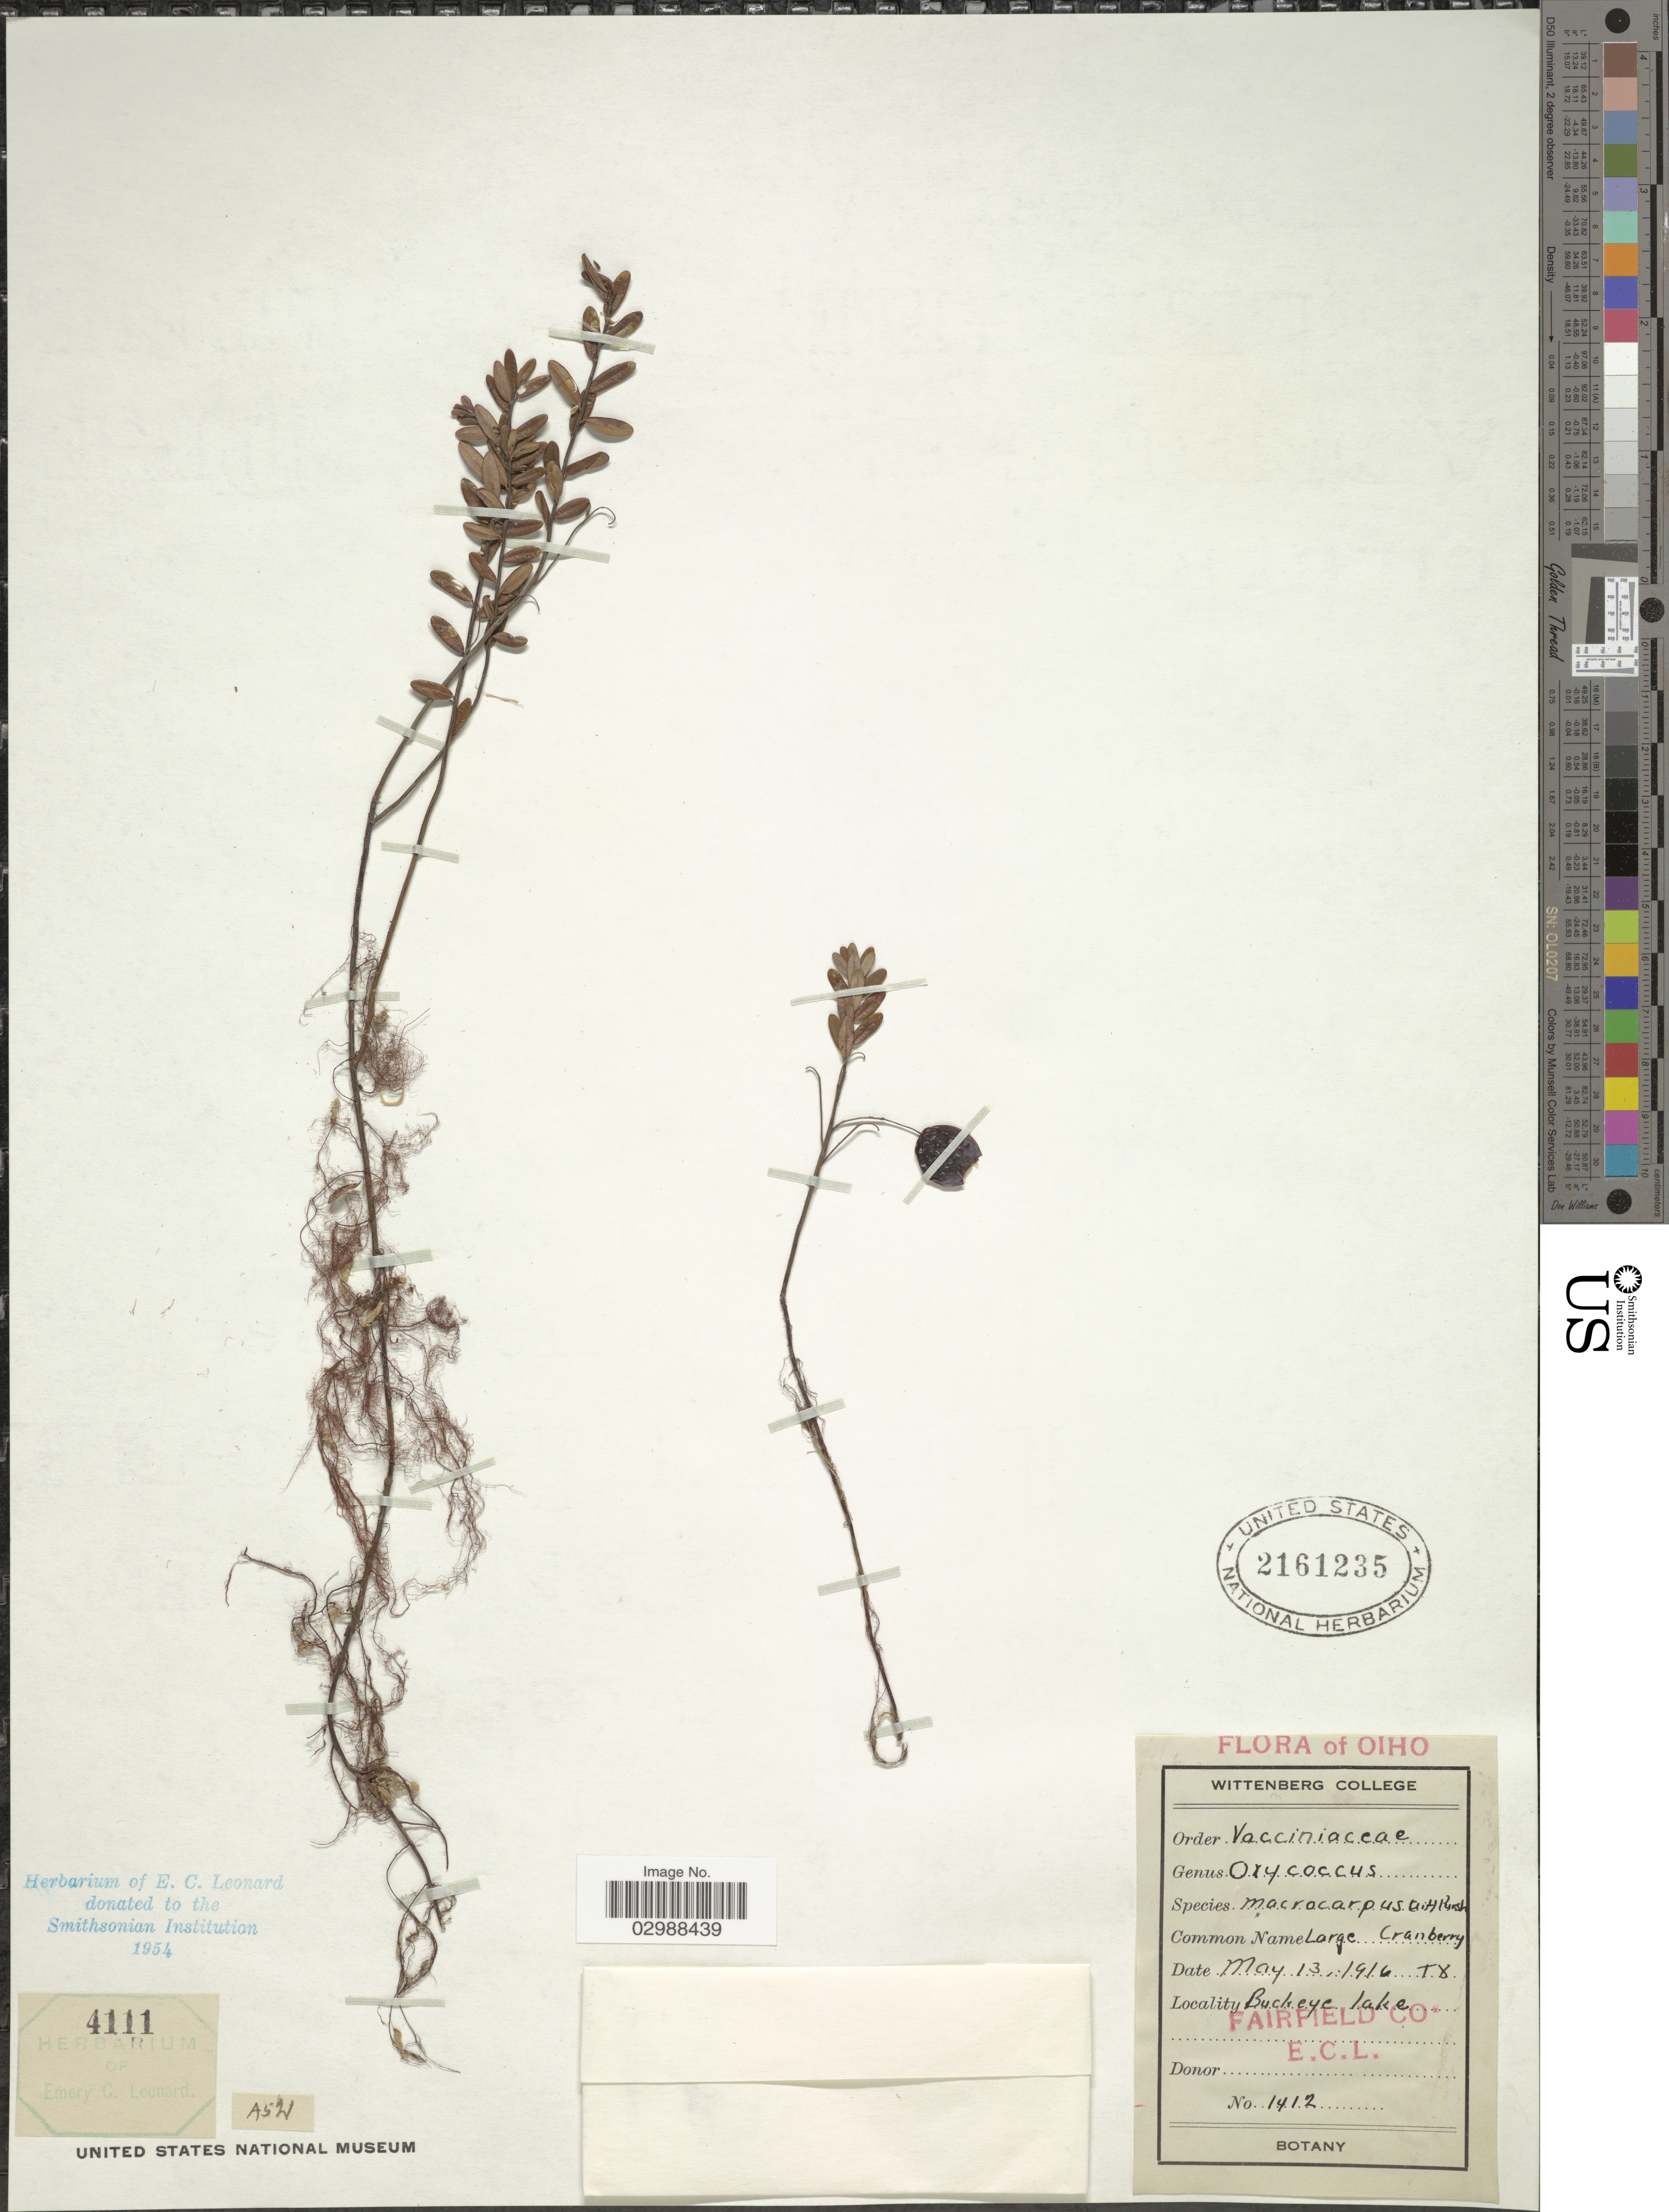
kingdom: Plantae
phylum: Tracheophyta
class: Magnoliopsida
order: Ericales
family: Ericaceae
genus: Vaccinium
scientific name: Vaccinium macrocarpon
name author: Aiton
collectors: E. C. Leonard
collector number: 1412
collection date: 1916-05-13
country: United States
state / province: Ohio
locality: Buckeye lake, Fairfield Co.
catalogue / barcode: US 2161235